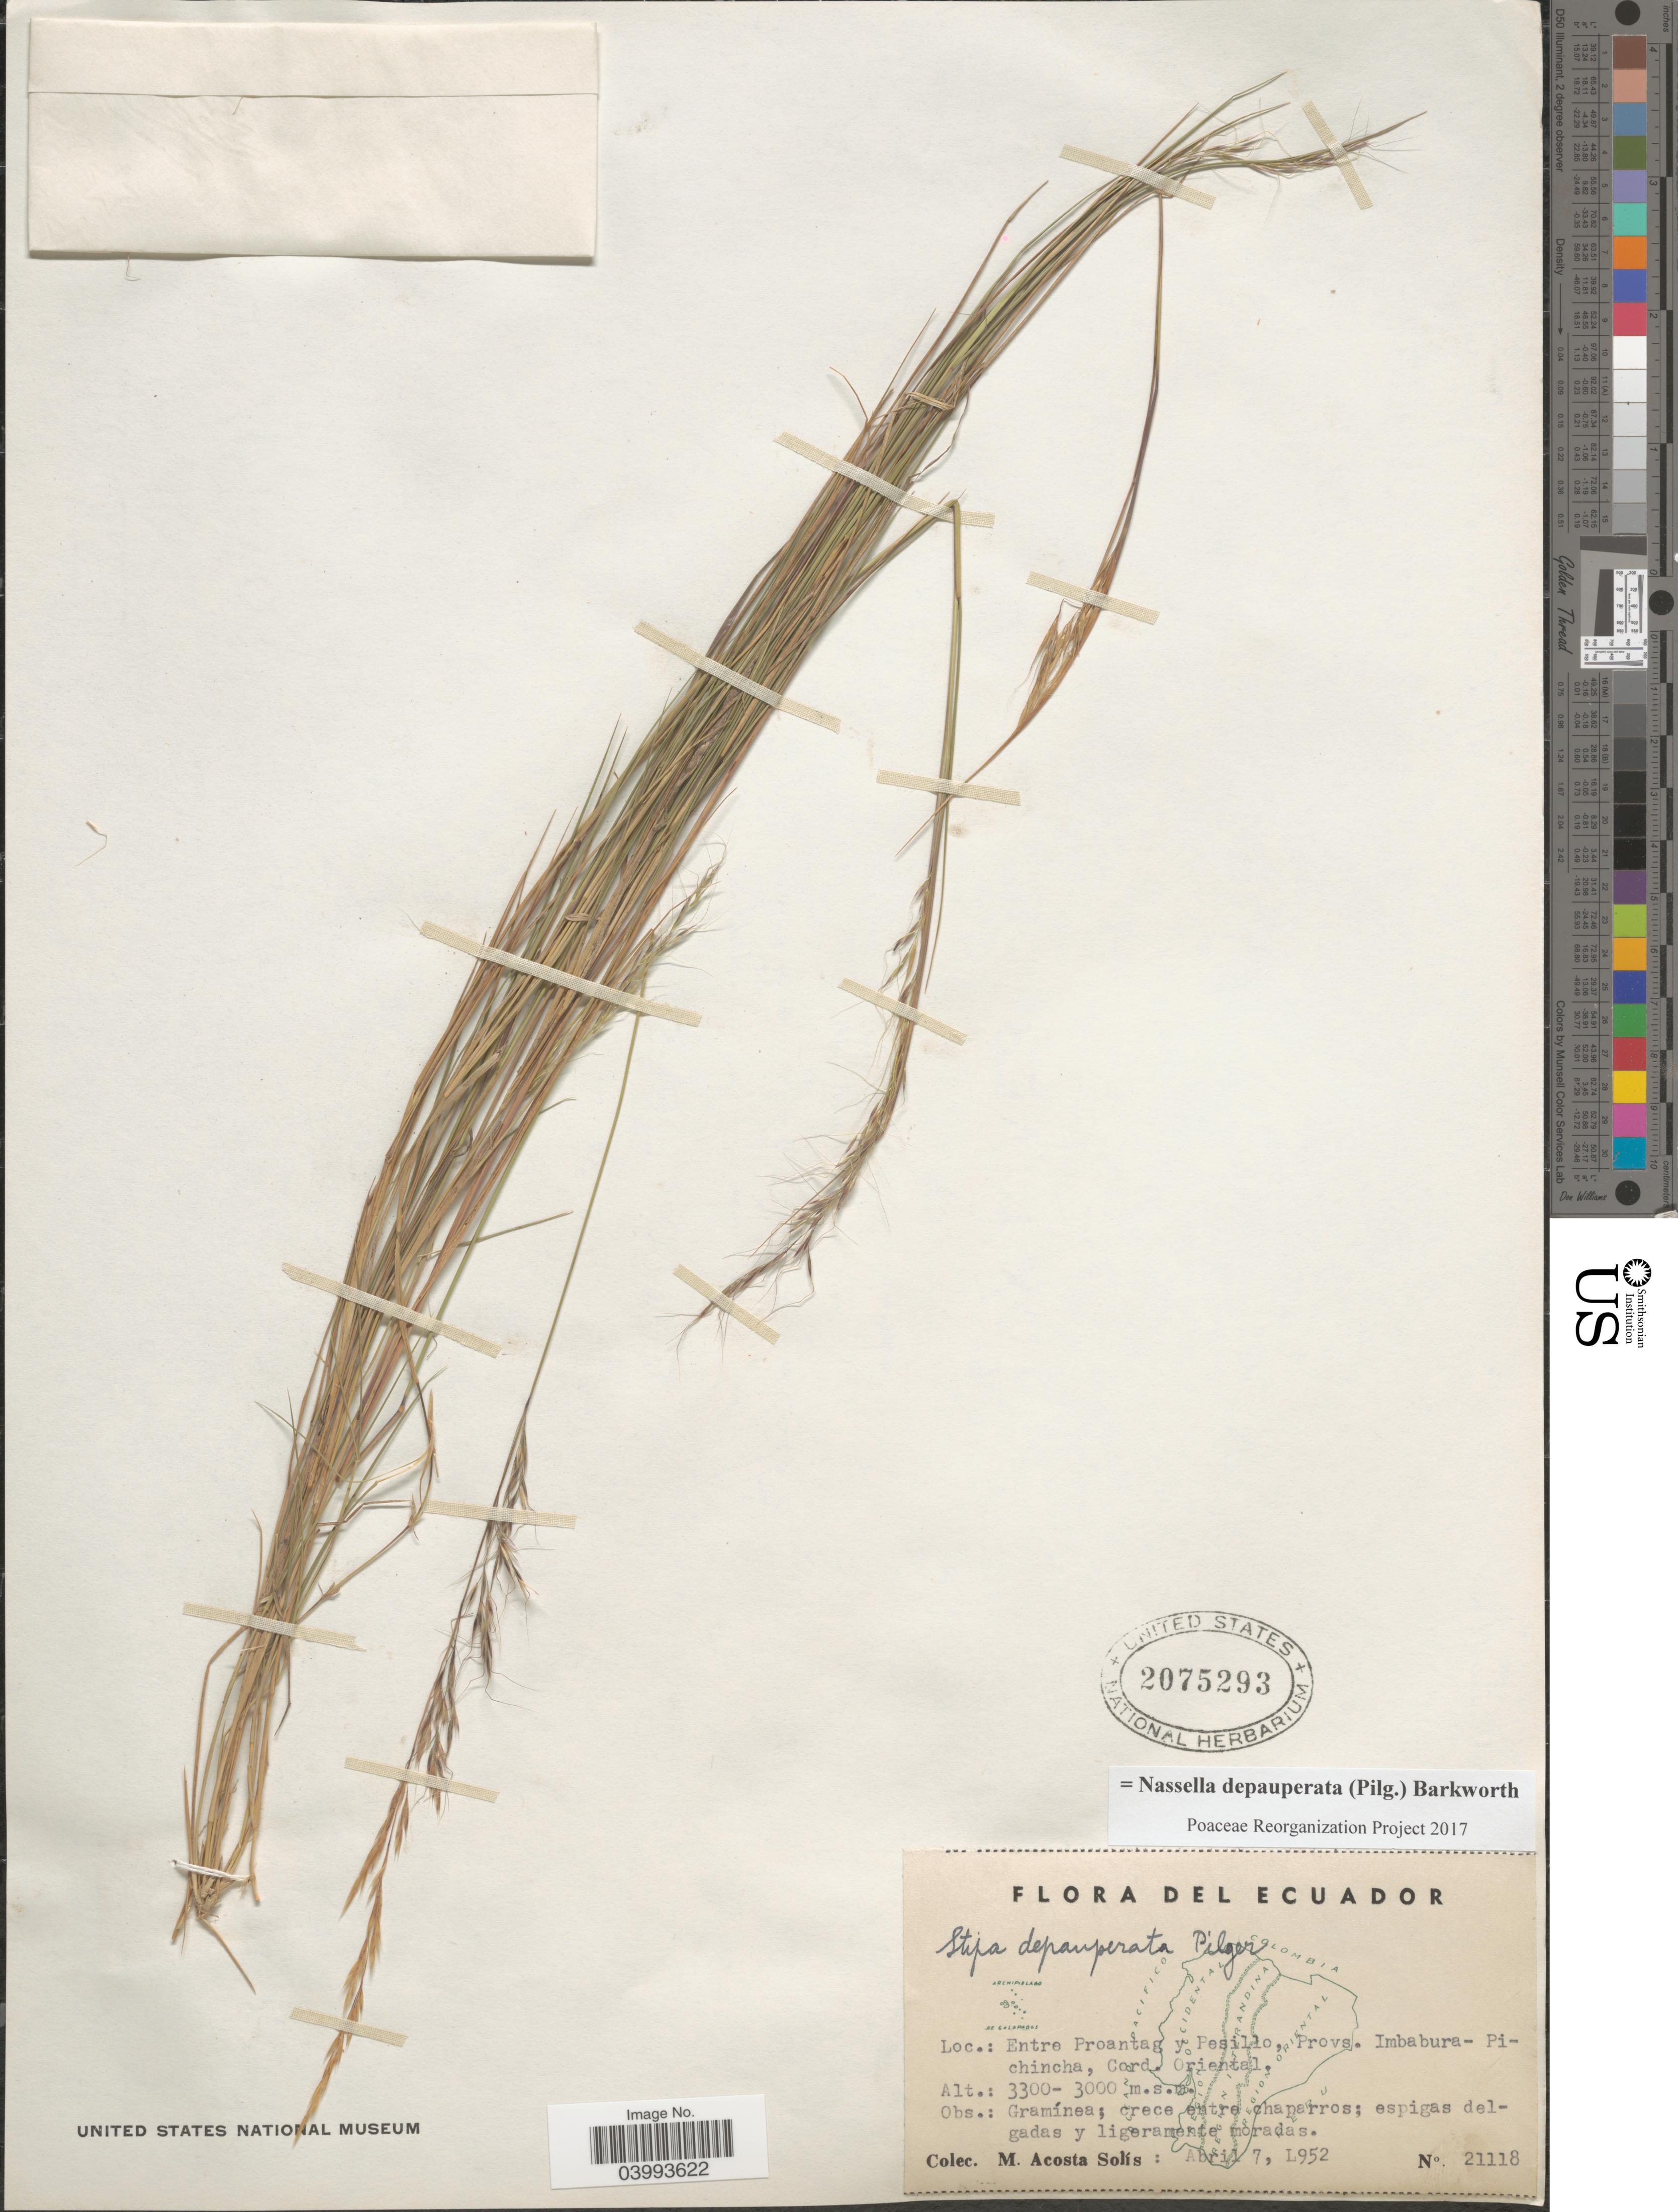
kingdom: Plantae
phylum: Tracheophyta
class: Liliopsida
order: Poales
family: Poaceae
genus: Nassella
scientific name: Nassella depauperata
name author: (Pilg.) Barkworth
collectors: M. Acosta Solis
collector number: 21118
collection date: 1952-04-07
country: Ecuador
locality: Entre Proantag y Pesillo, Provs. Imbabura-Pichincha, Cord. Oriental.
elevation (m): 3000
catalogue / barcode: US 2075293